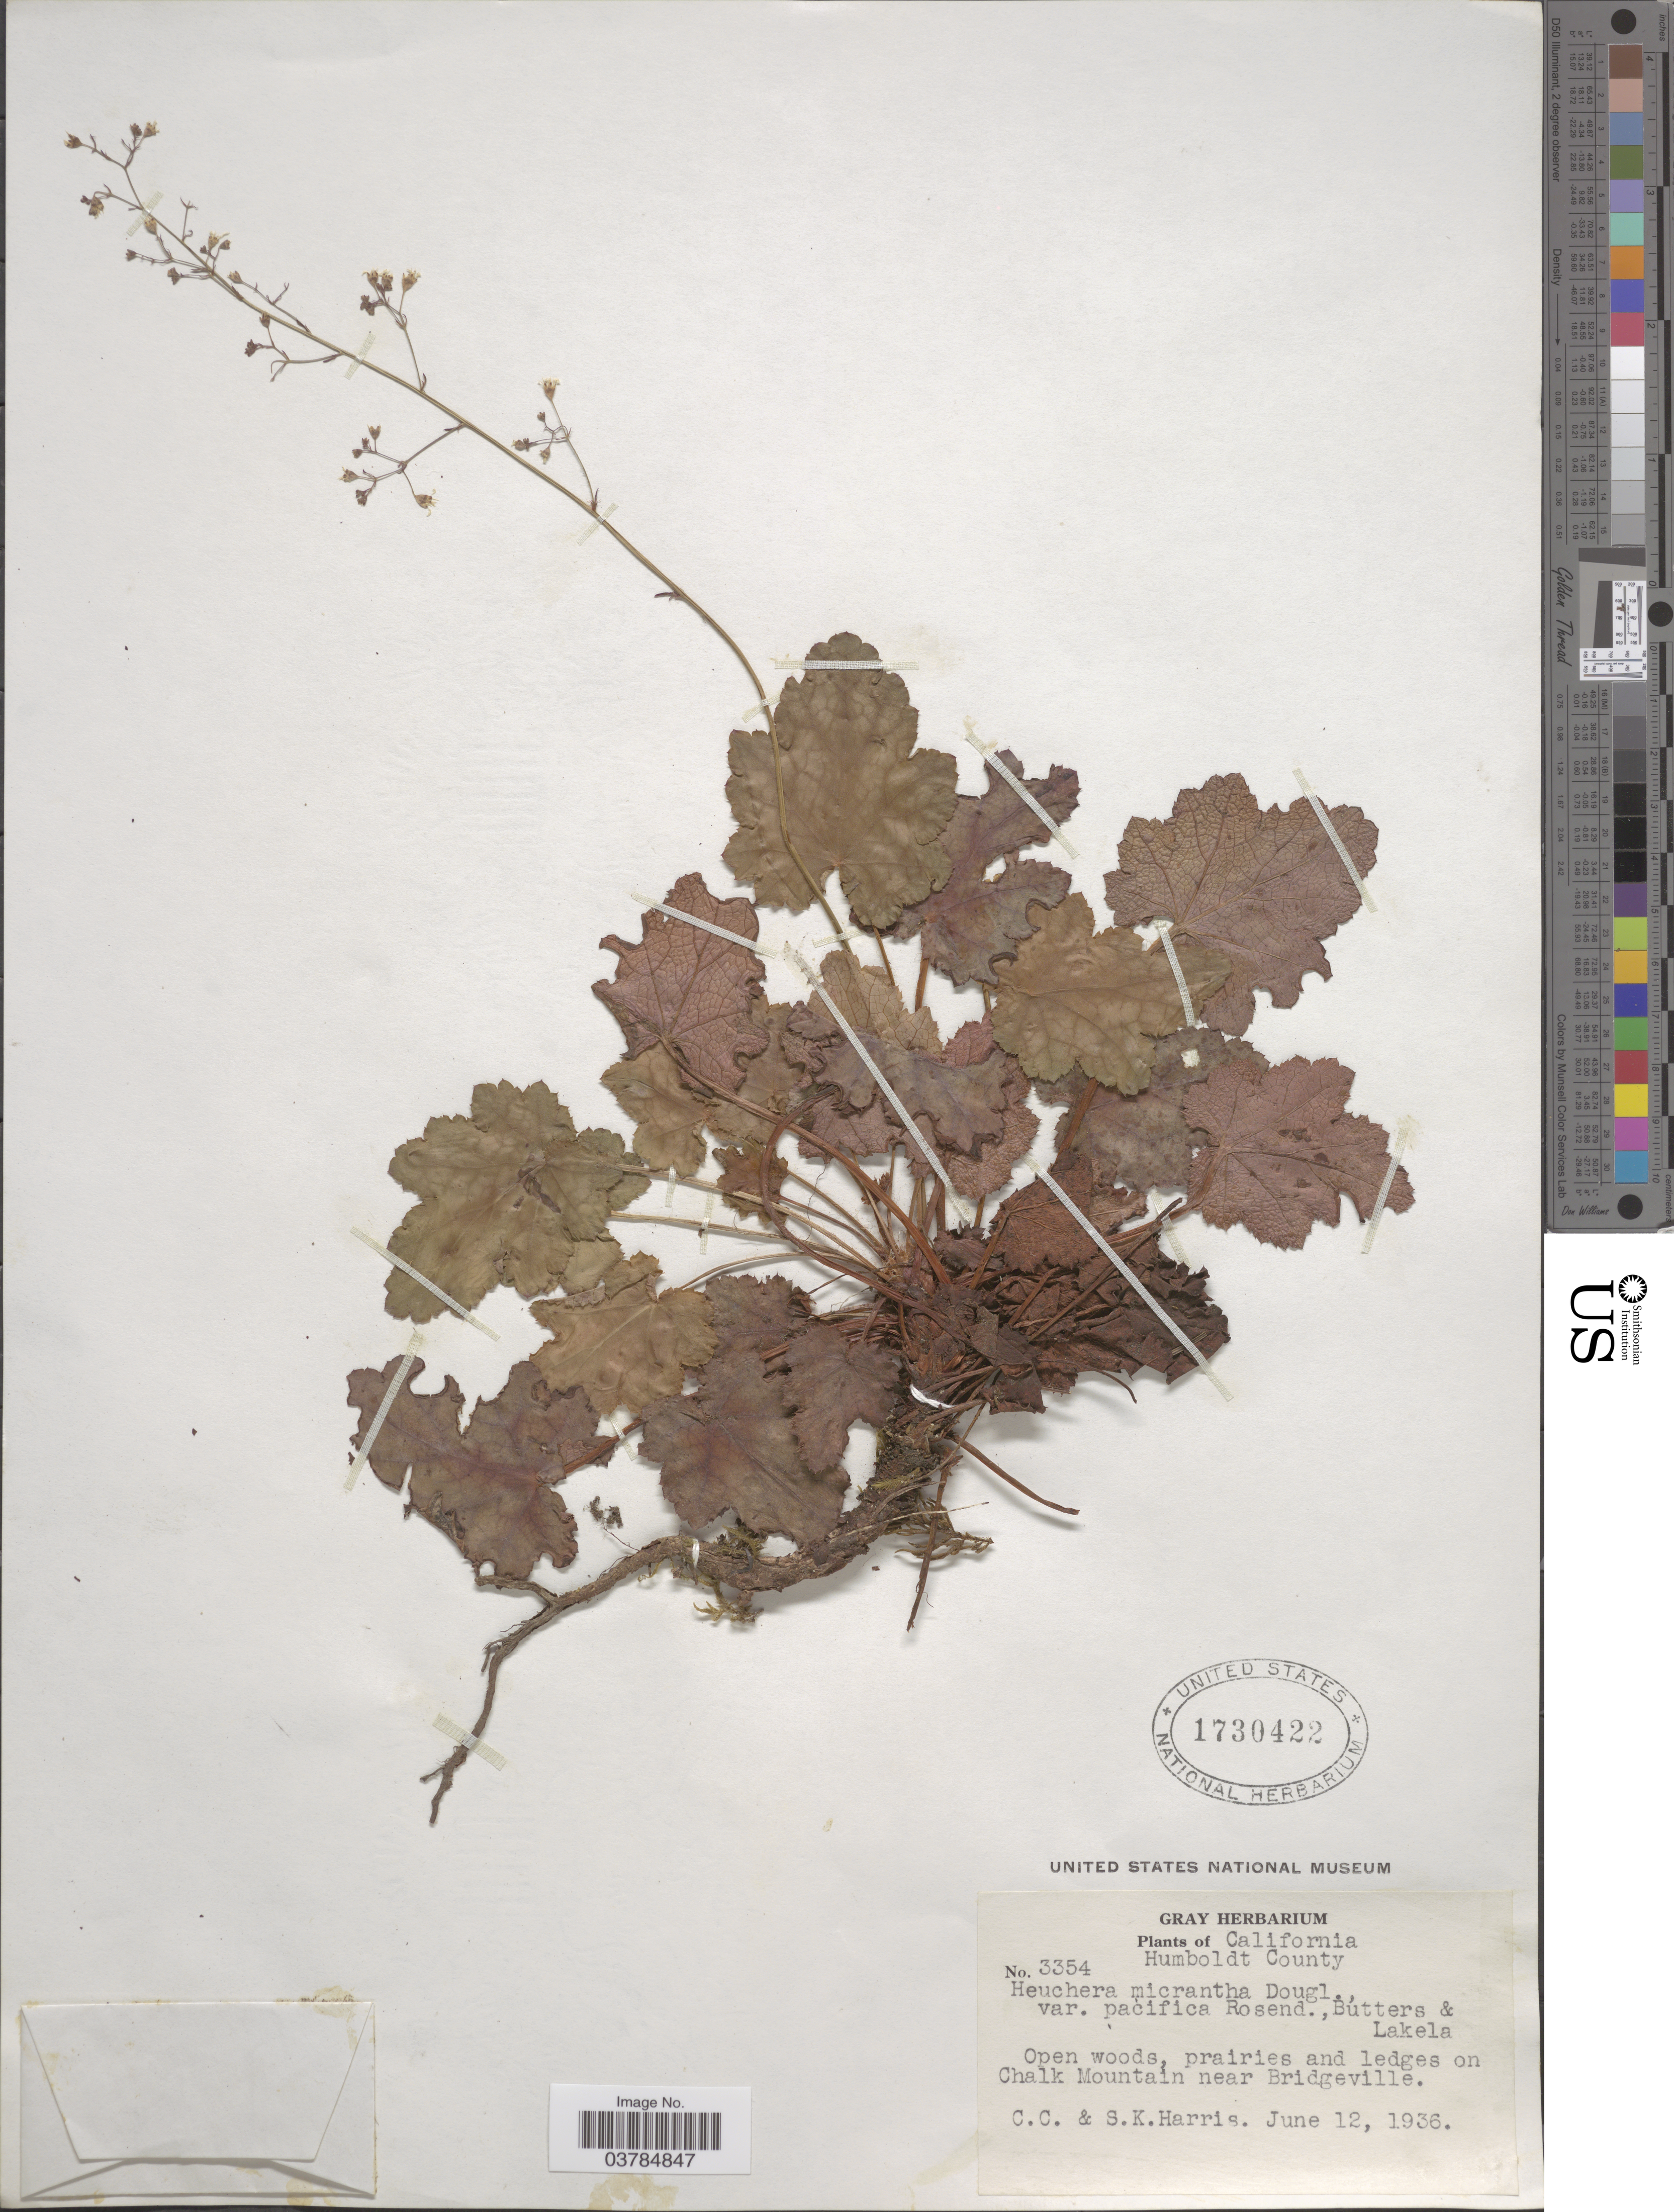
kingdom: Plantae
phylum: Tracheophyta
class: Magnoliopsida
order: Saxifragales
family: Saxifragaceae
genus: Heuchera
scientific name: Heuchera micrantha var. pacifica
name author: Rosend. et al.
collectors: C. C. Harris & S. K. Harris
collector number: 3354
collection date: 1936-06-12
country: United States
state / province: California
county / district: Humboldt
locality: Humboldt County. Open woods, prairies and ledge on Chalk Mountain near Bridgeville.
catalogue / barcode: US 1730422